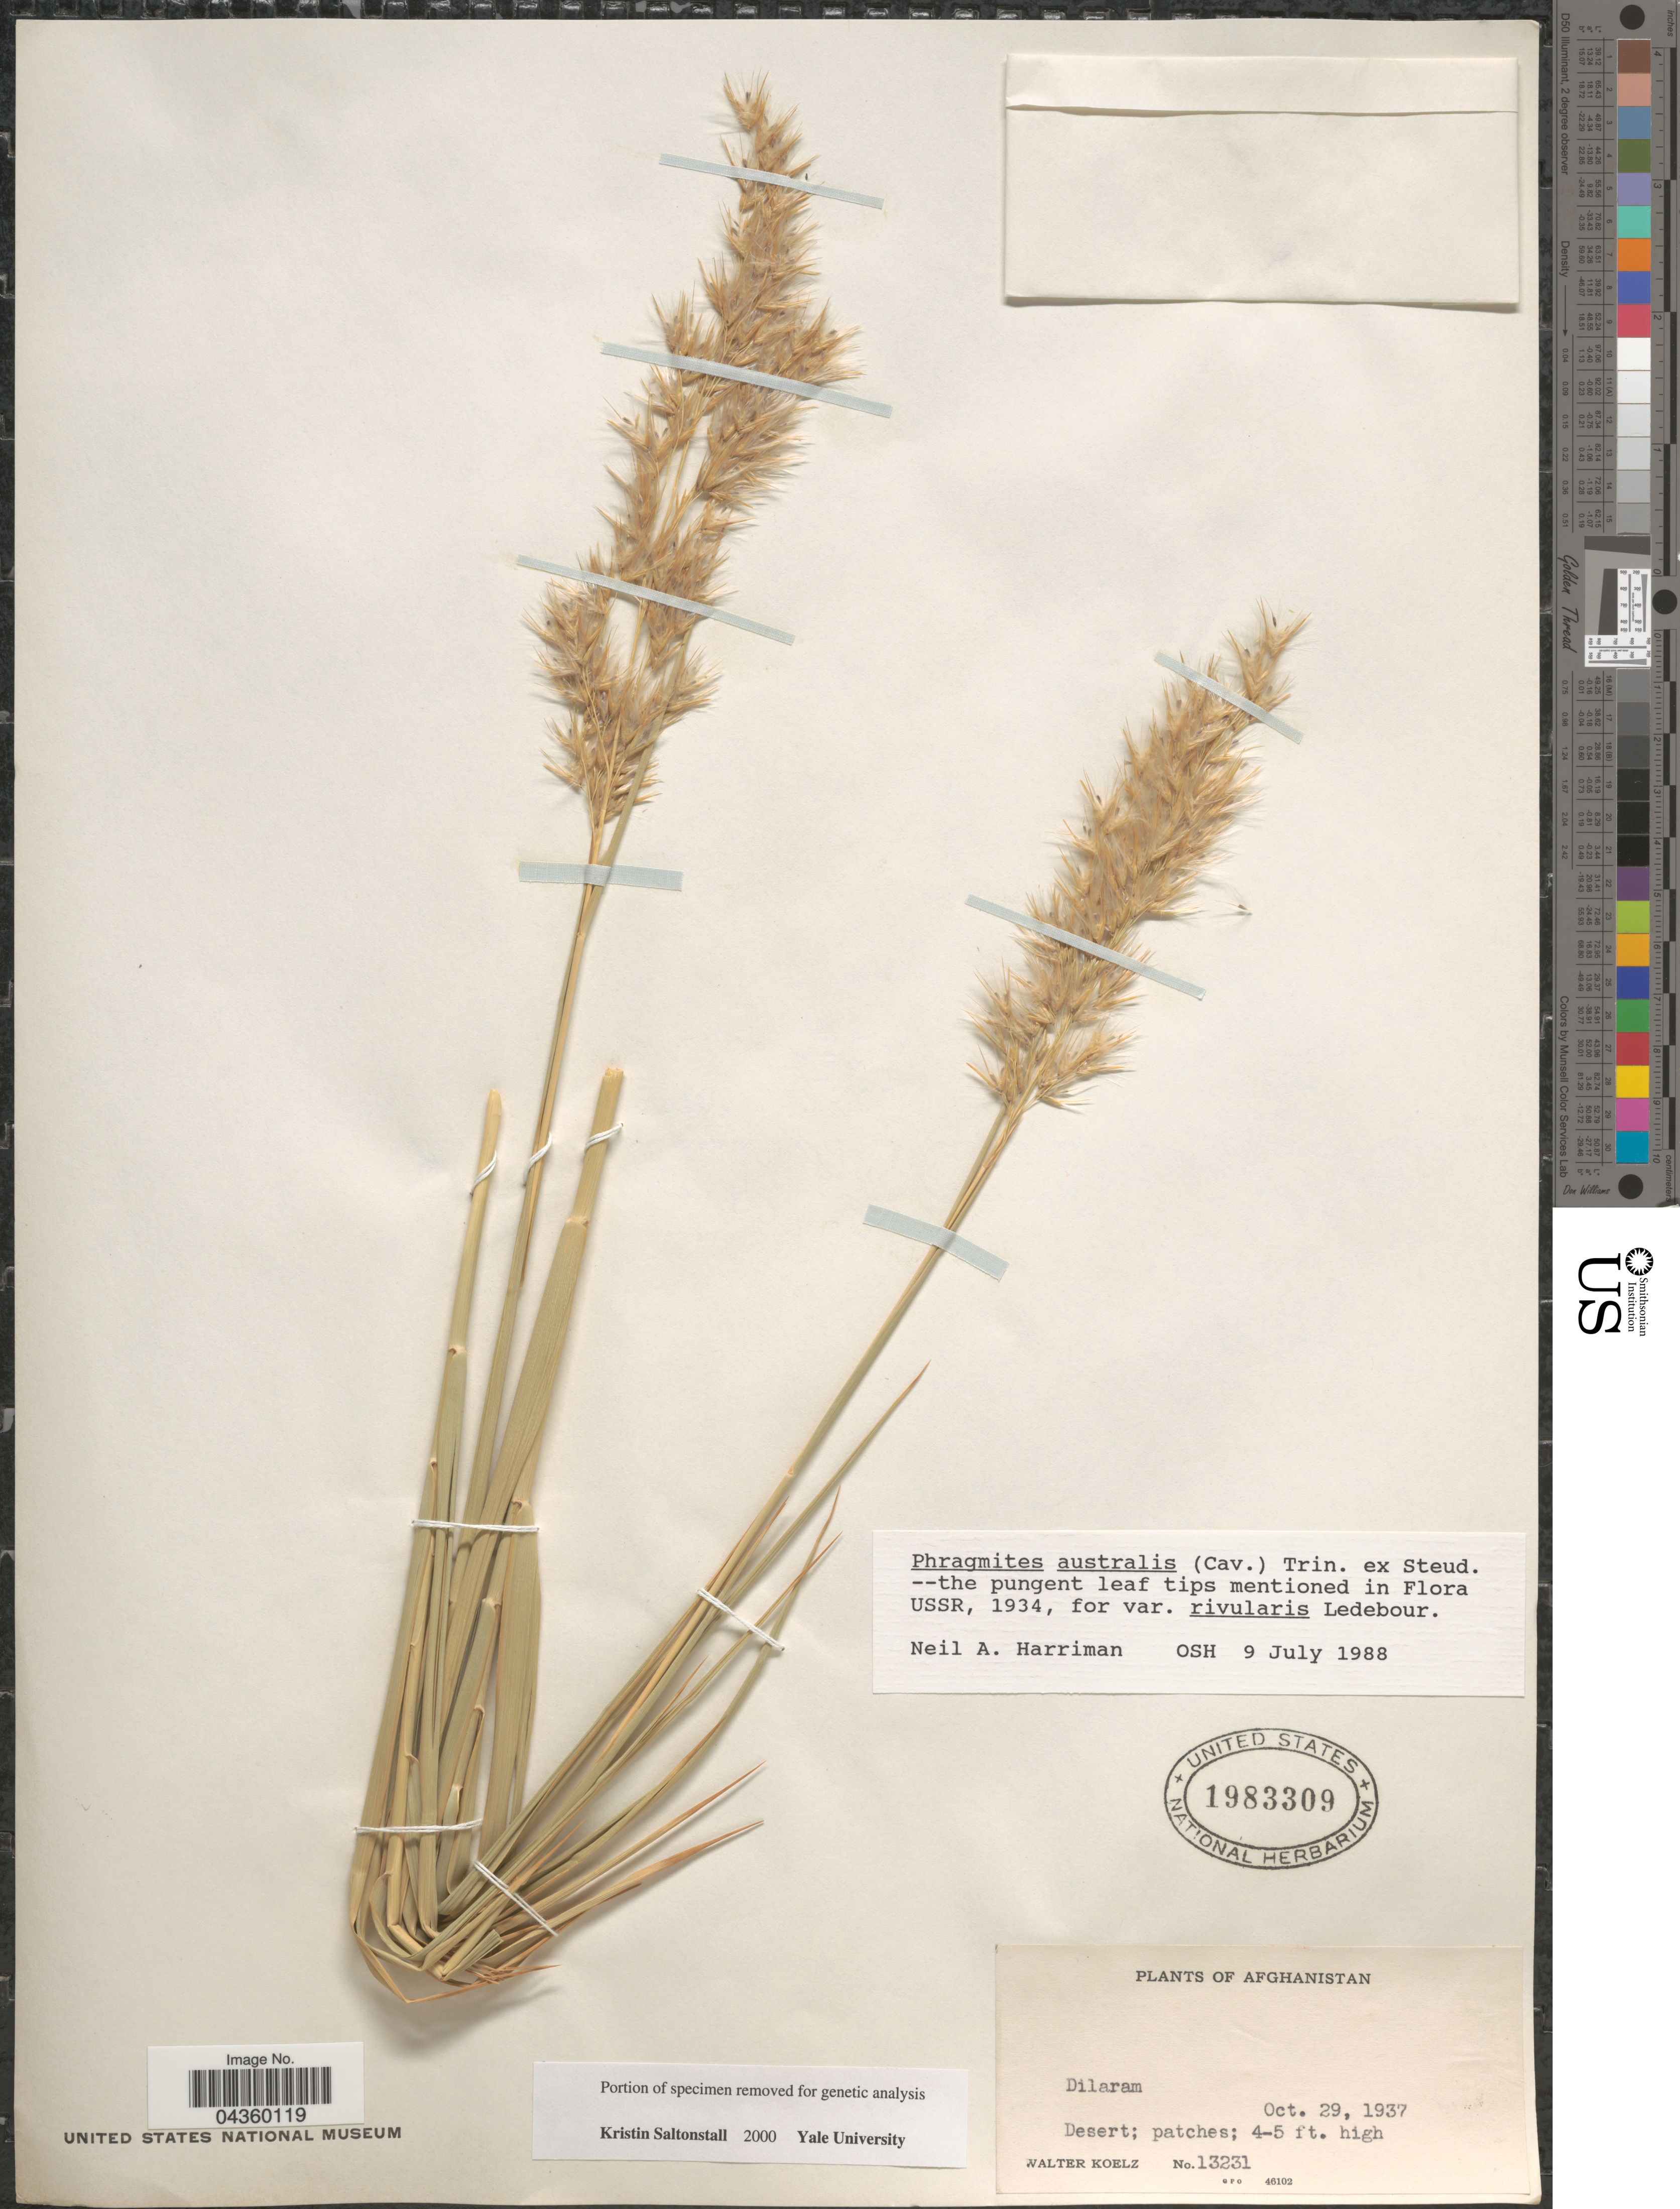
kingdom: Plantae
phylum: Tracheophyta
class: Liliopsida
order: Poales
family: Poaceae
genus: Phragmites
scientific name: Phragmites australis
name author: (Cav.) Trin. ex Steud.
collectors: W. N. Koelz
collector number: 13231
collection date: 1937-10-29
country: Afghanistan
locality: Dilaram.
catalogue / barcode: US 1983309